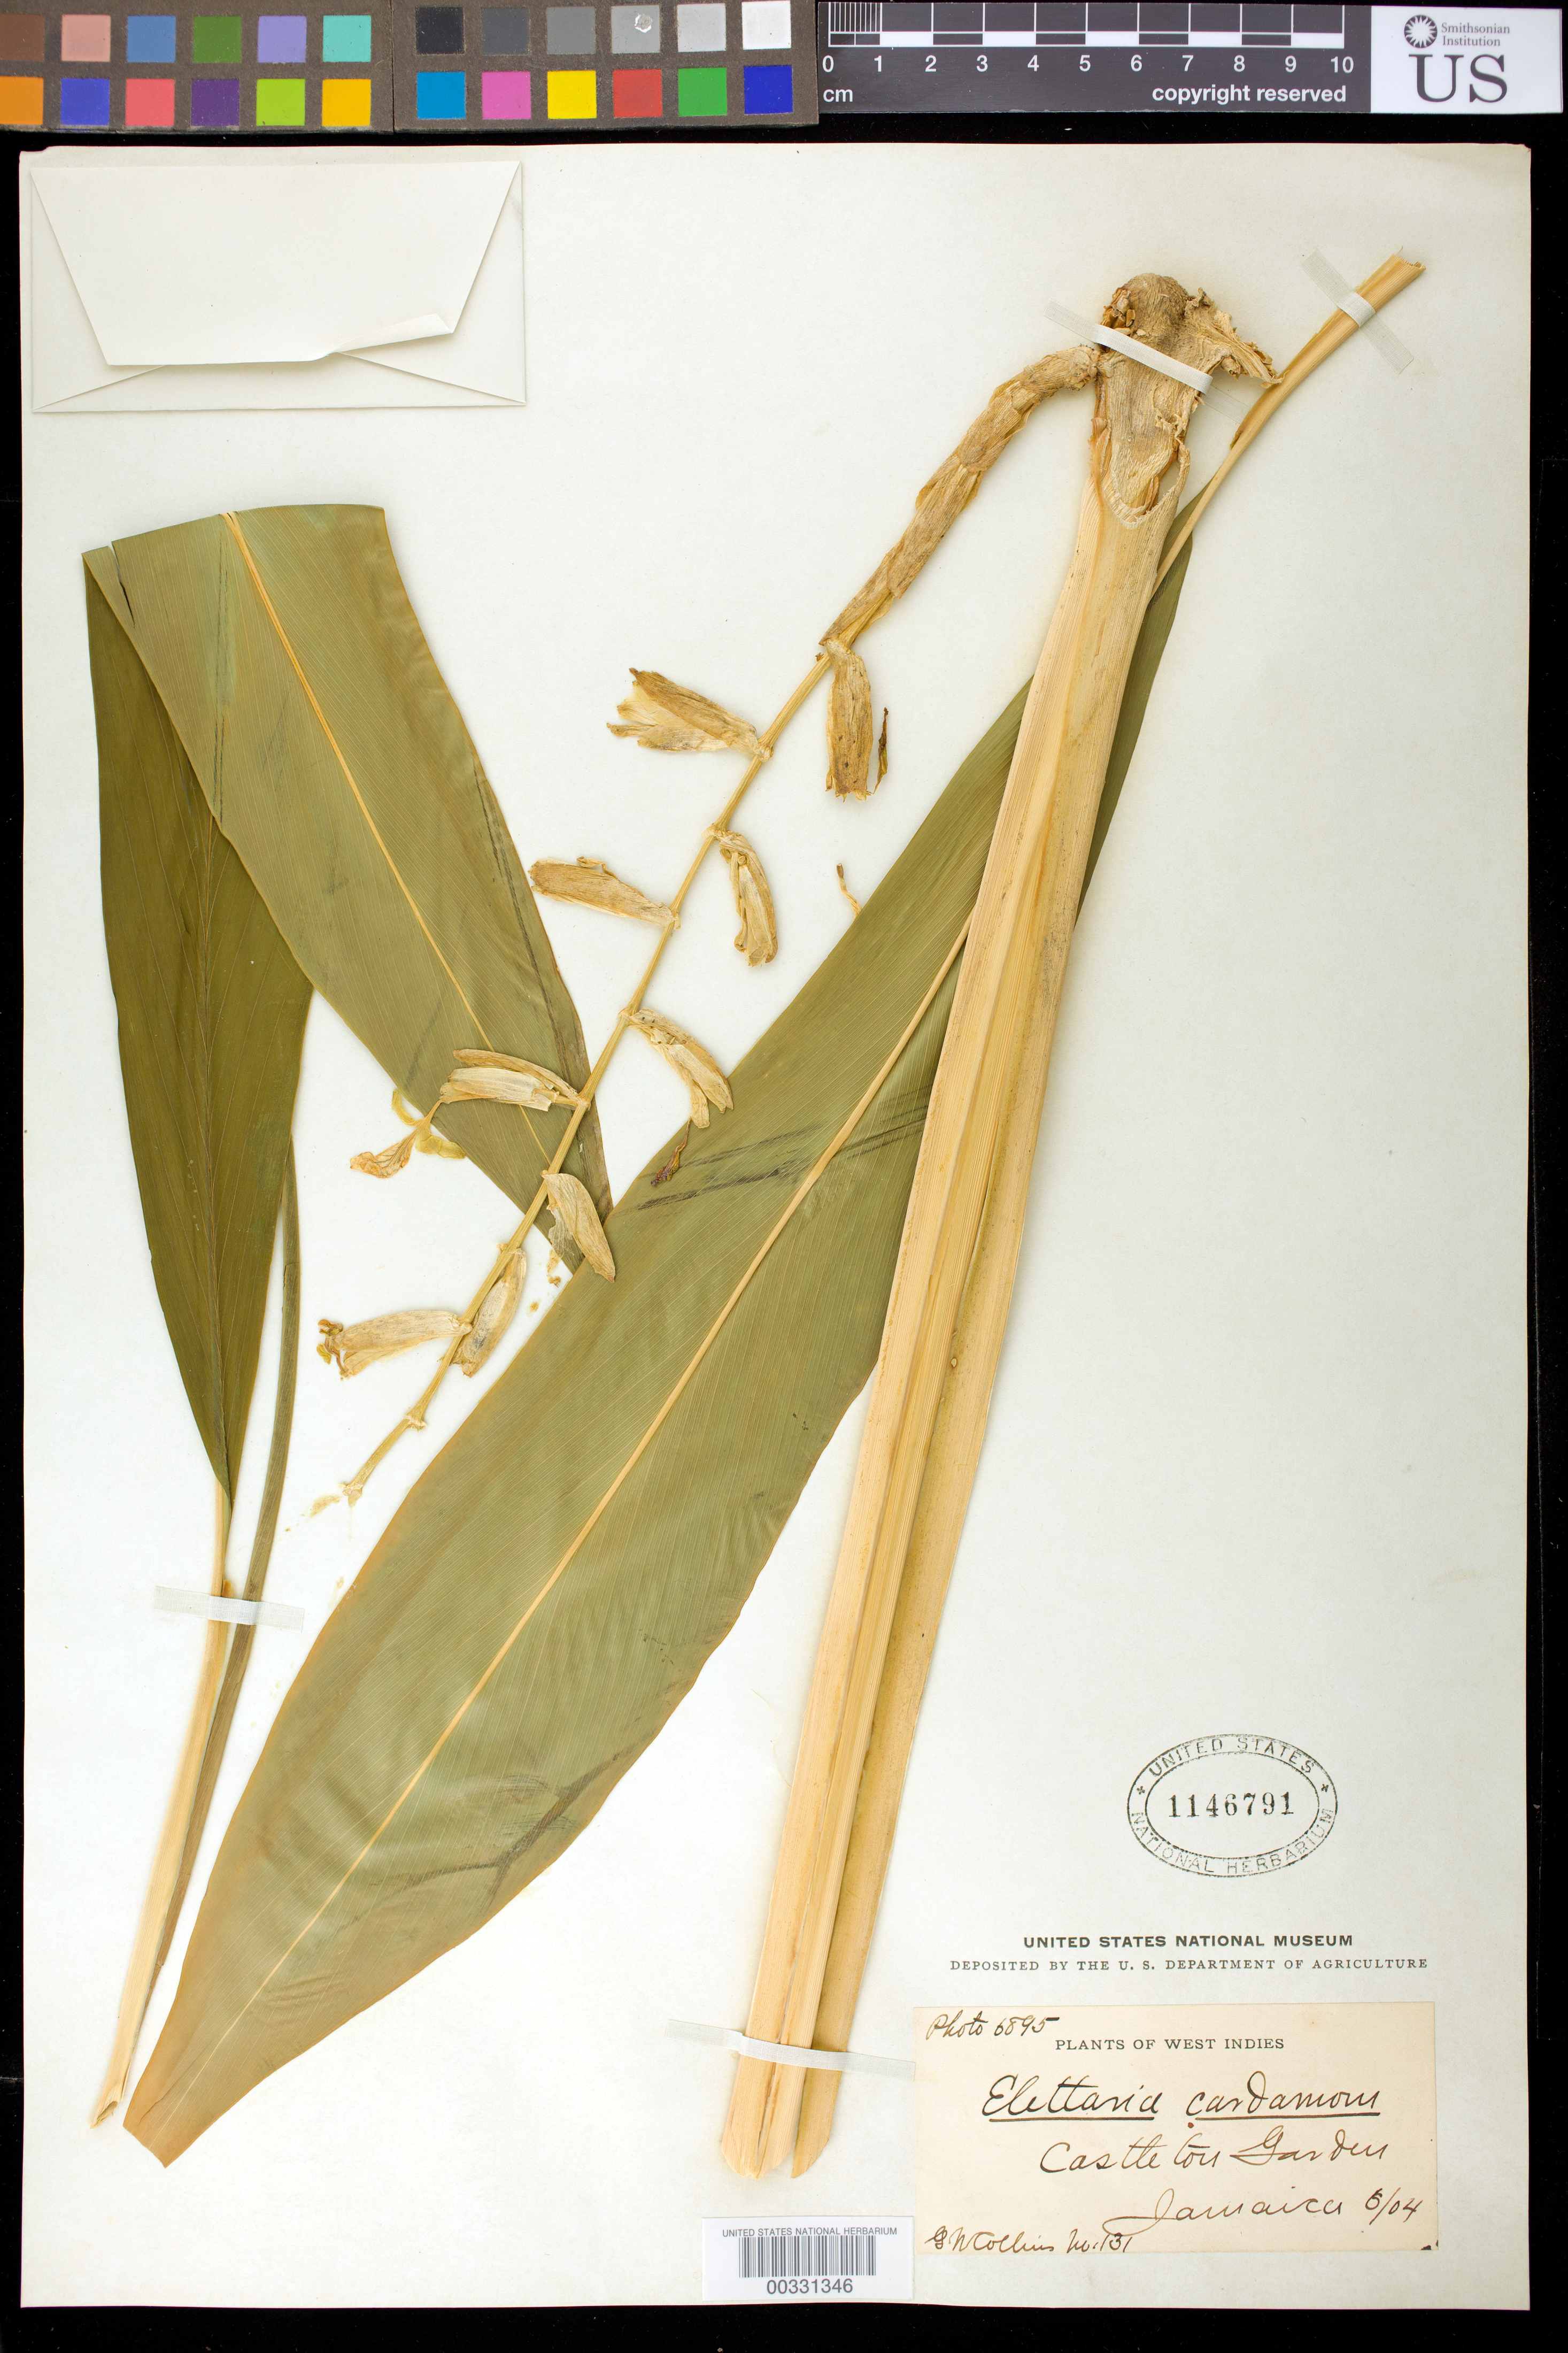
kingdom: Plantae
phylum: Tracheophyta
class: Liliopsida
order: Zingiberales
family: Zingiberaceae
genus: Elettaria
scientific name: Elettaria cardamomum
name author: (L.) Maton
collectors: G. Collins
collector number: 131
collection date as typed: Jun 1904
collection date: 1904-06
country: United States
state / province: Massachusetts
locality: Arnold Arboretum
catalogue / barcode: US 1146791